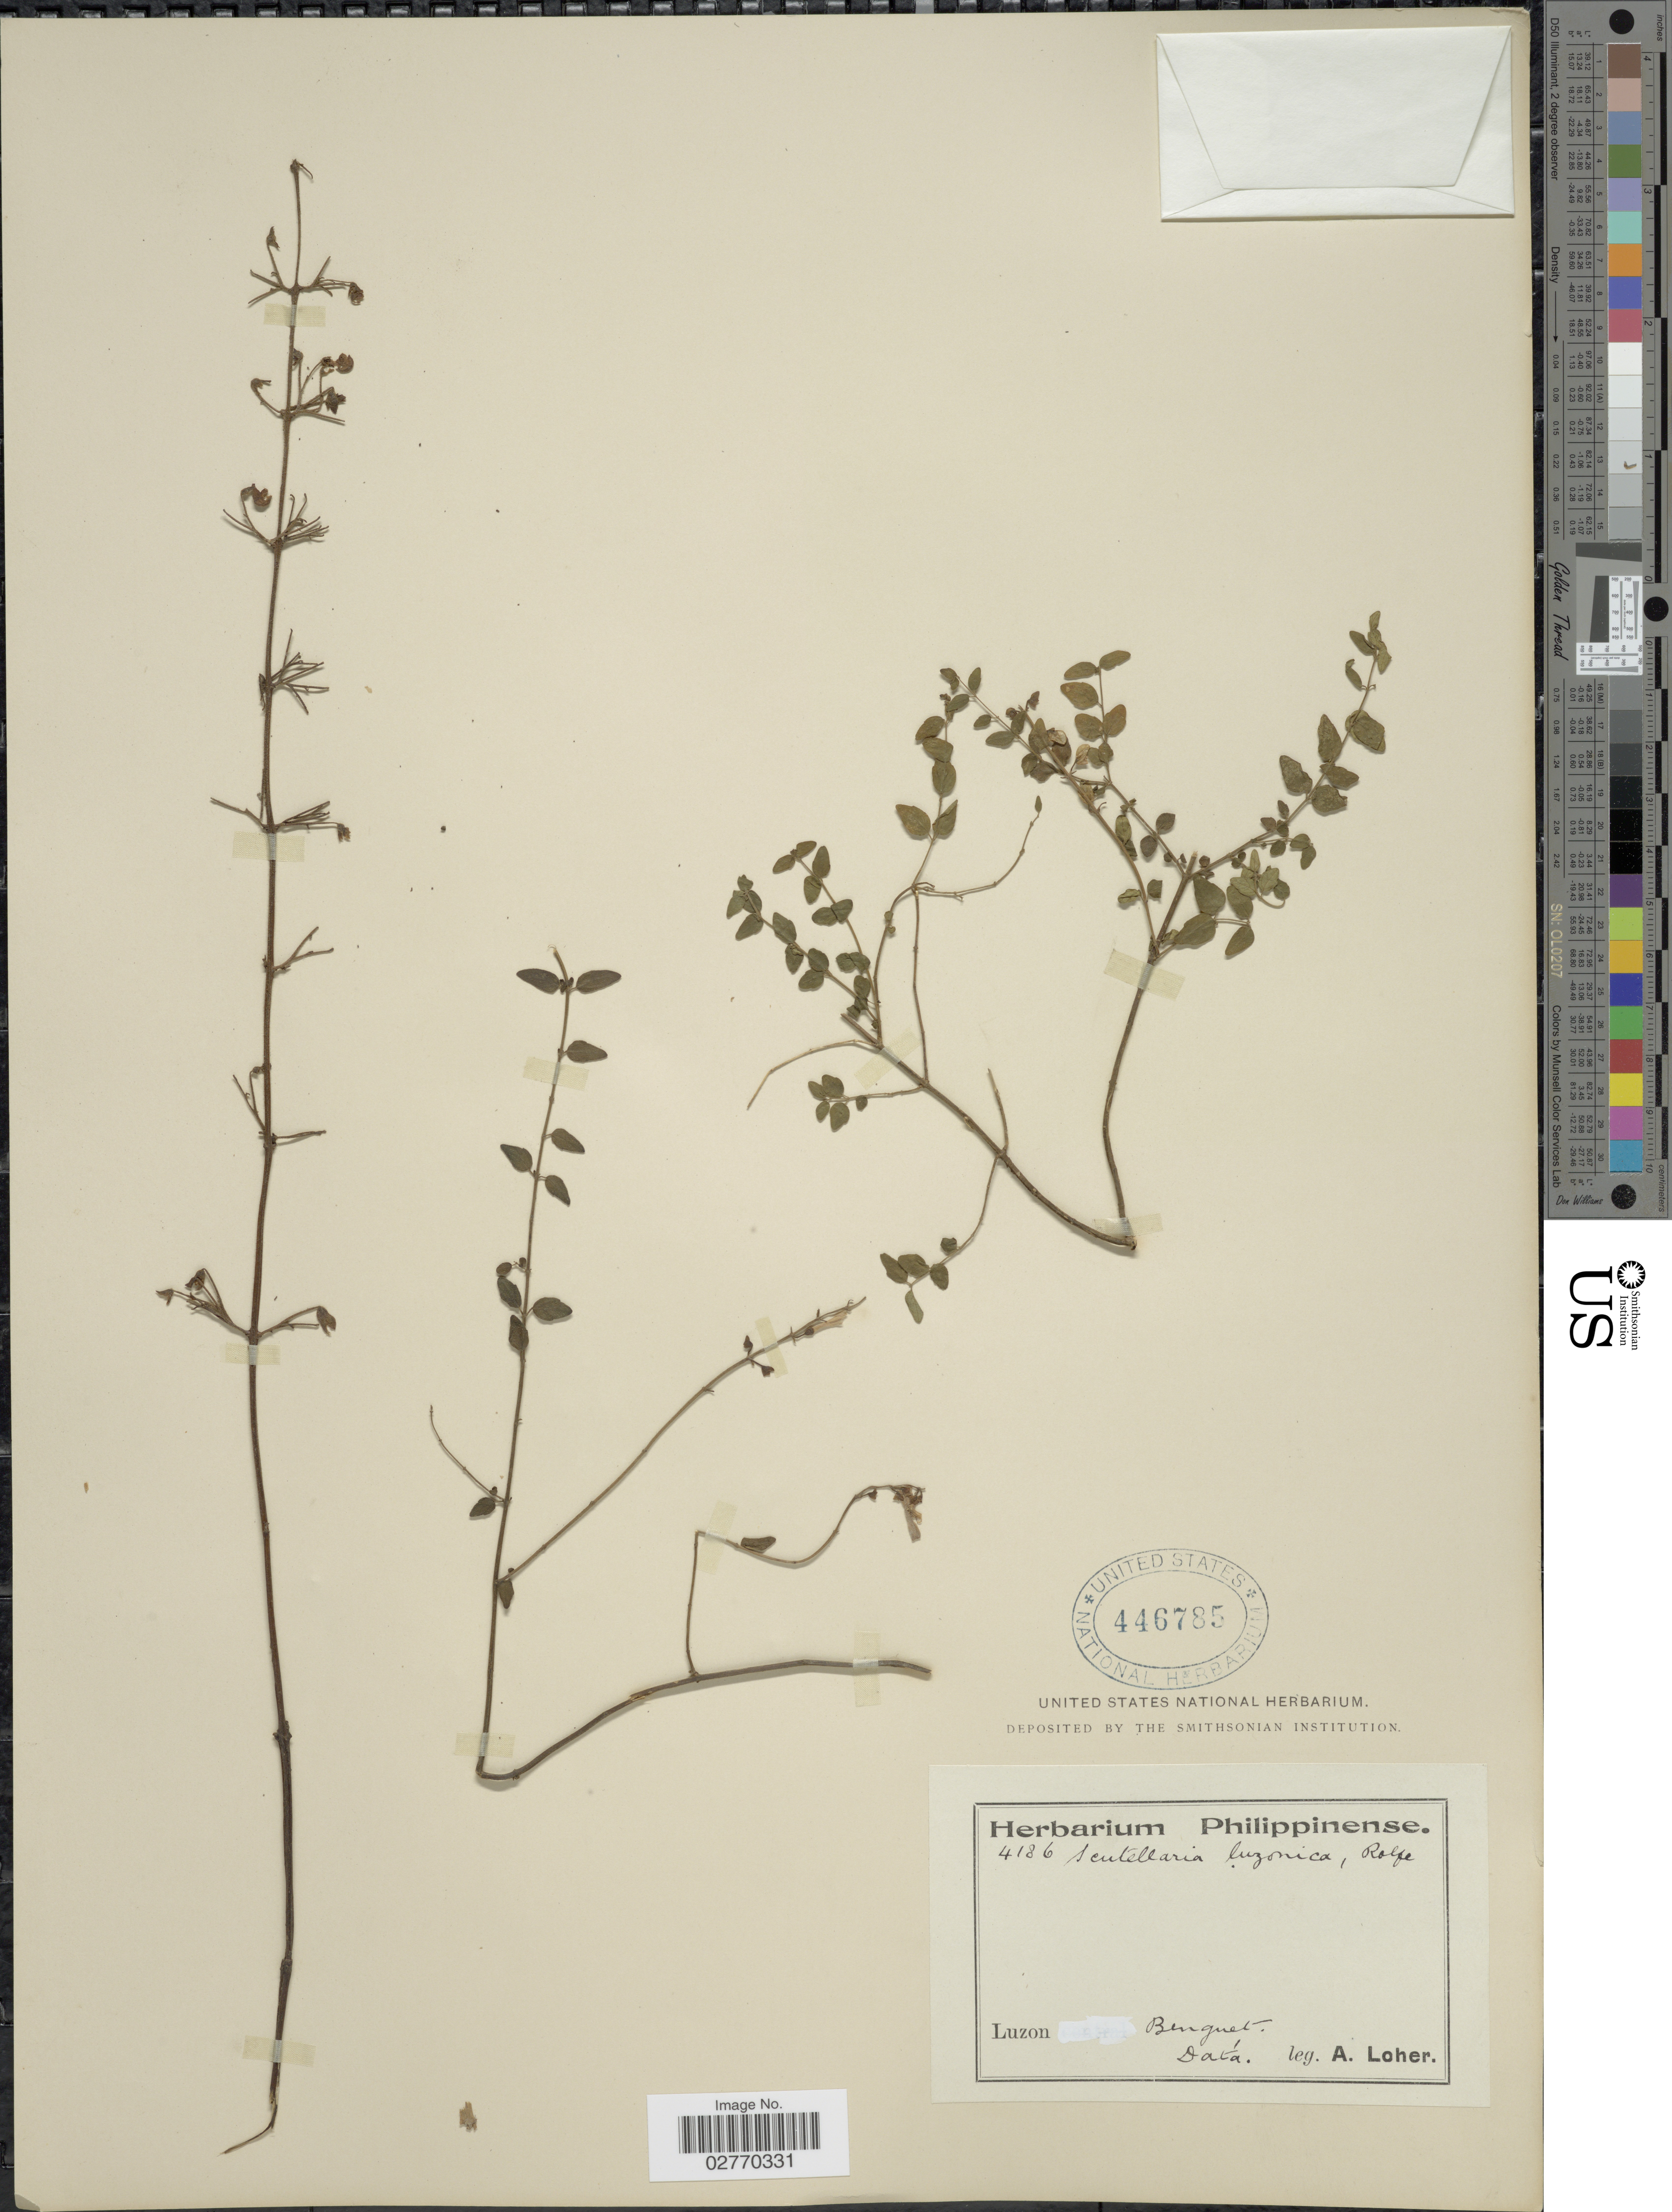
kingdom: Plantae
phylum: Tracheophyta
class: Magnoliopsida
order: Lamiales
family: Lamiaceae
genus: Scutellaria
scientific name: Scutellaria javanica var. luzonica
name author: (Rolfe) H. Keng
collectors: A. Loher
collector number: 4186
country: Philippines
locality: Luzon Benguet.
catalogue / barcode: US 446785